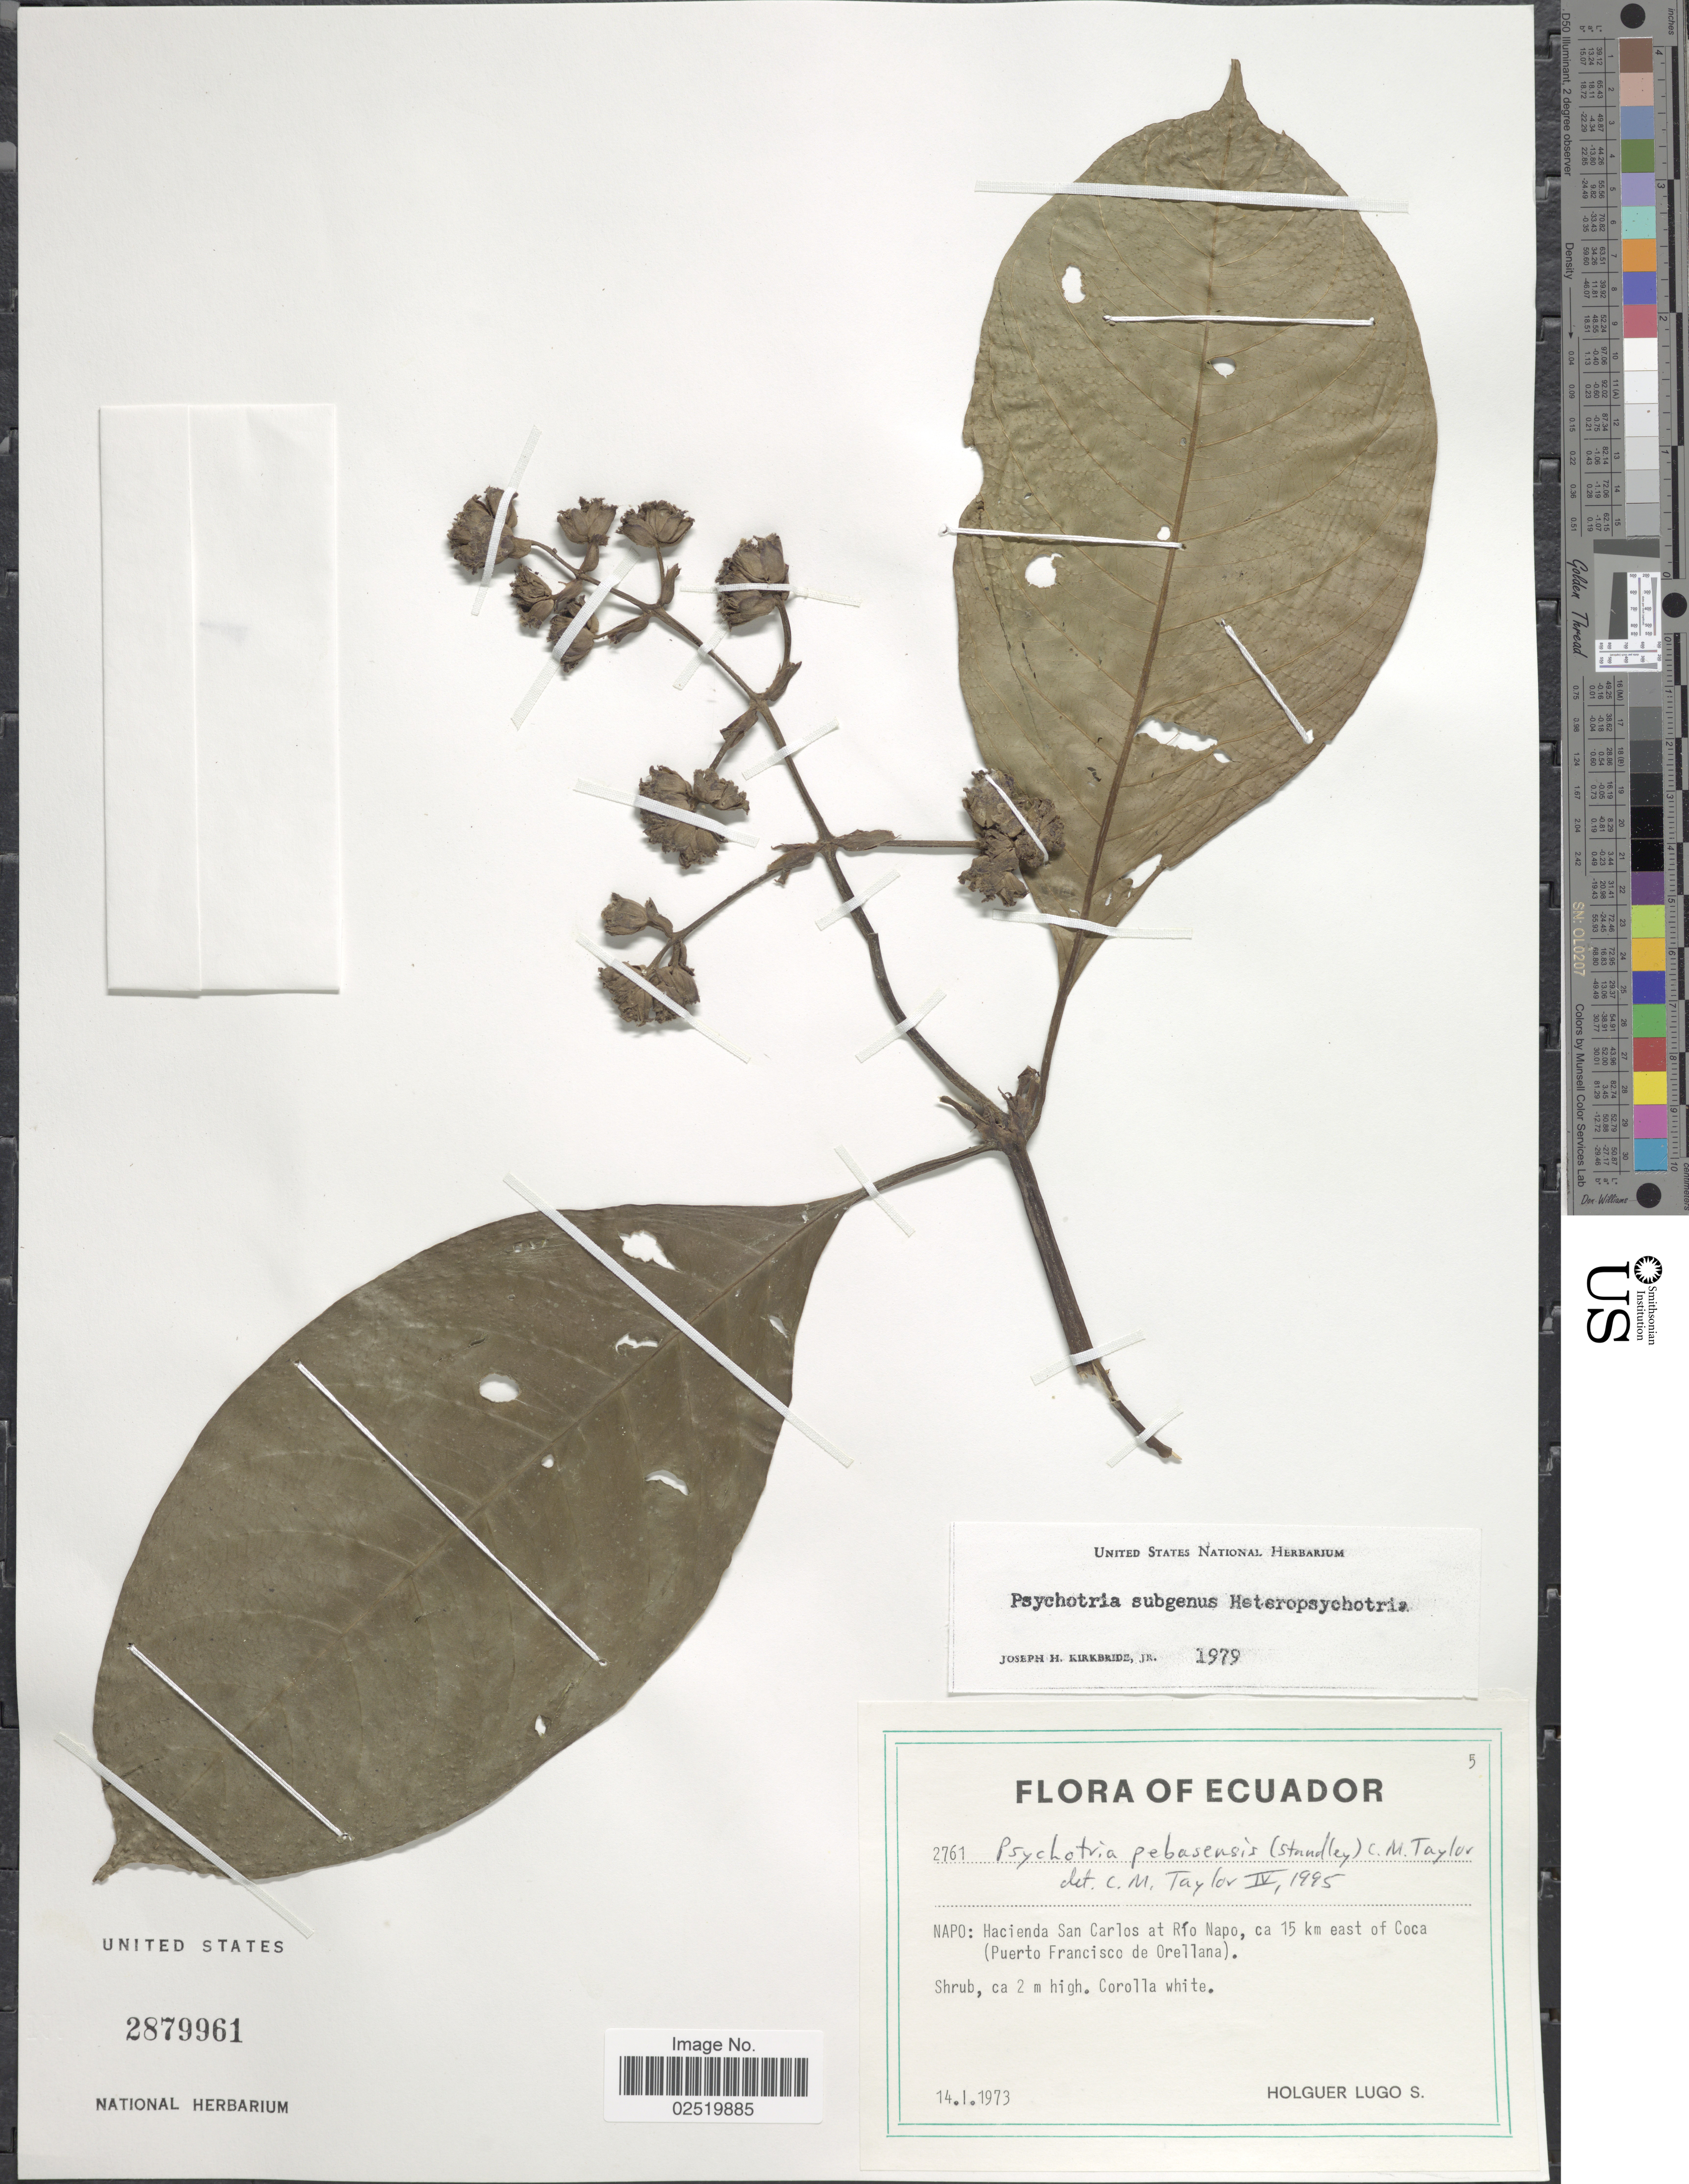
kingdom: Plantae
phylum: Tracheophyta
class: Magnoliopsida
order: Gentianales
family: Rubiaceae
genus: Psychotria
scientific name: Psychotria pebasensis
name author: (Standl.) C.M. Taylor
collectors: H. Lugo S.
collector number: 2761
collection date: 1973-01-14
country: Ecuador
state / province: Napo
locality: Hacienda San Carlos at Rio Napo, ca 15 km east of Coca (Puerto Francisco de Orellana)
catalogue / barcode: US 2879961